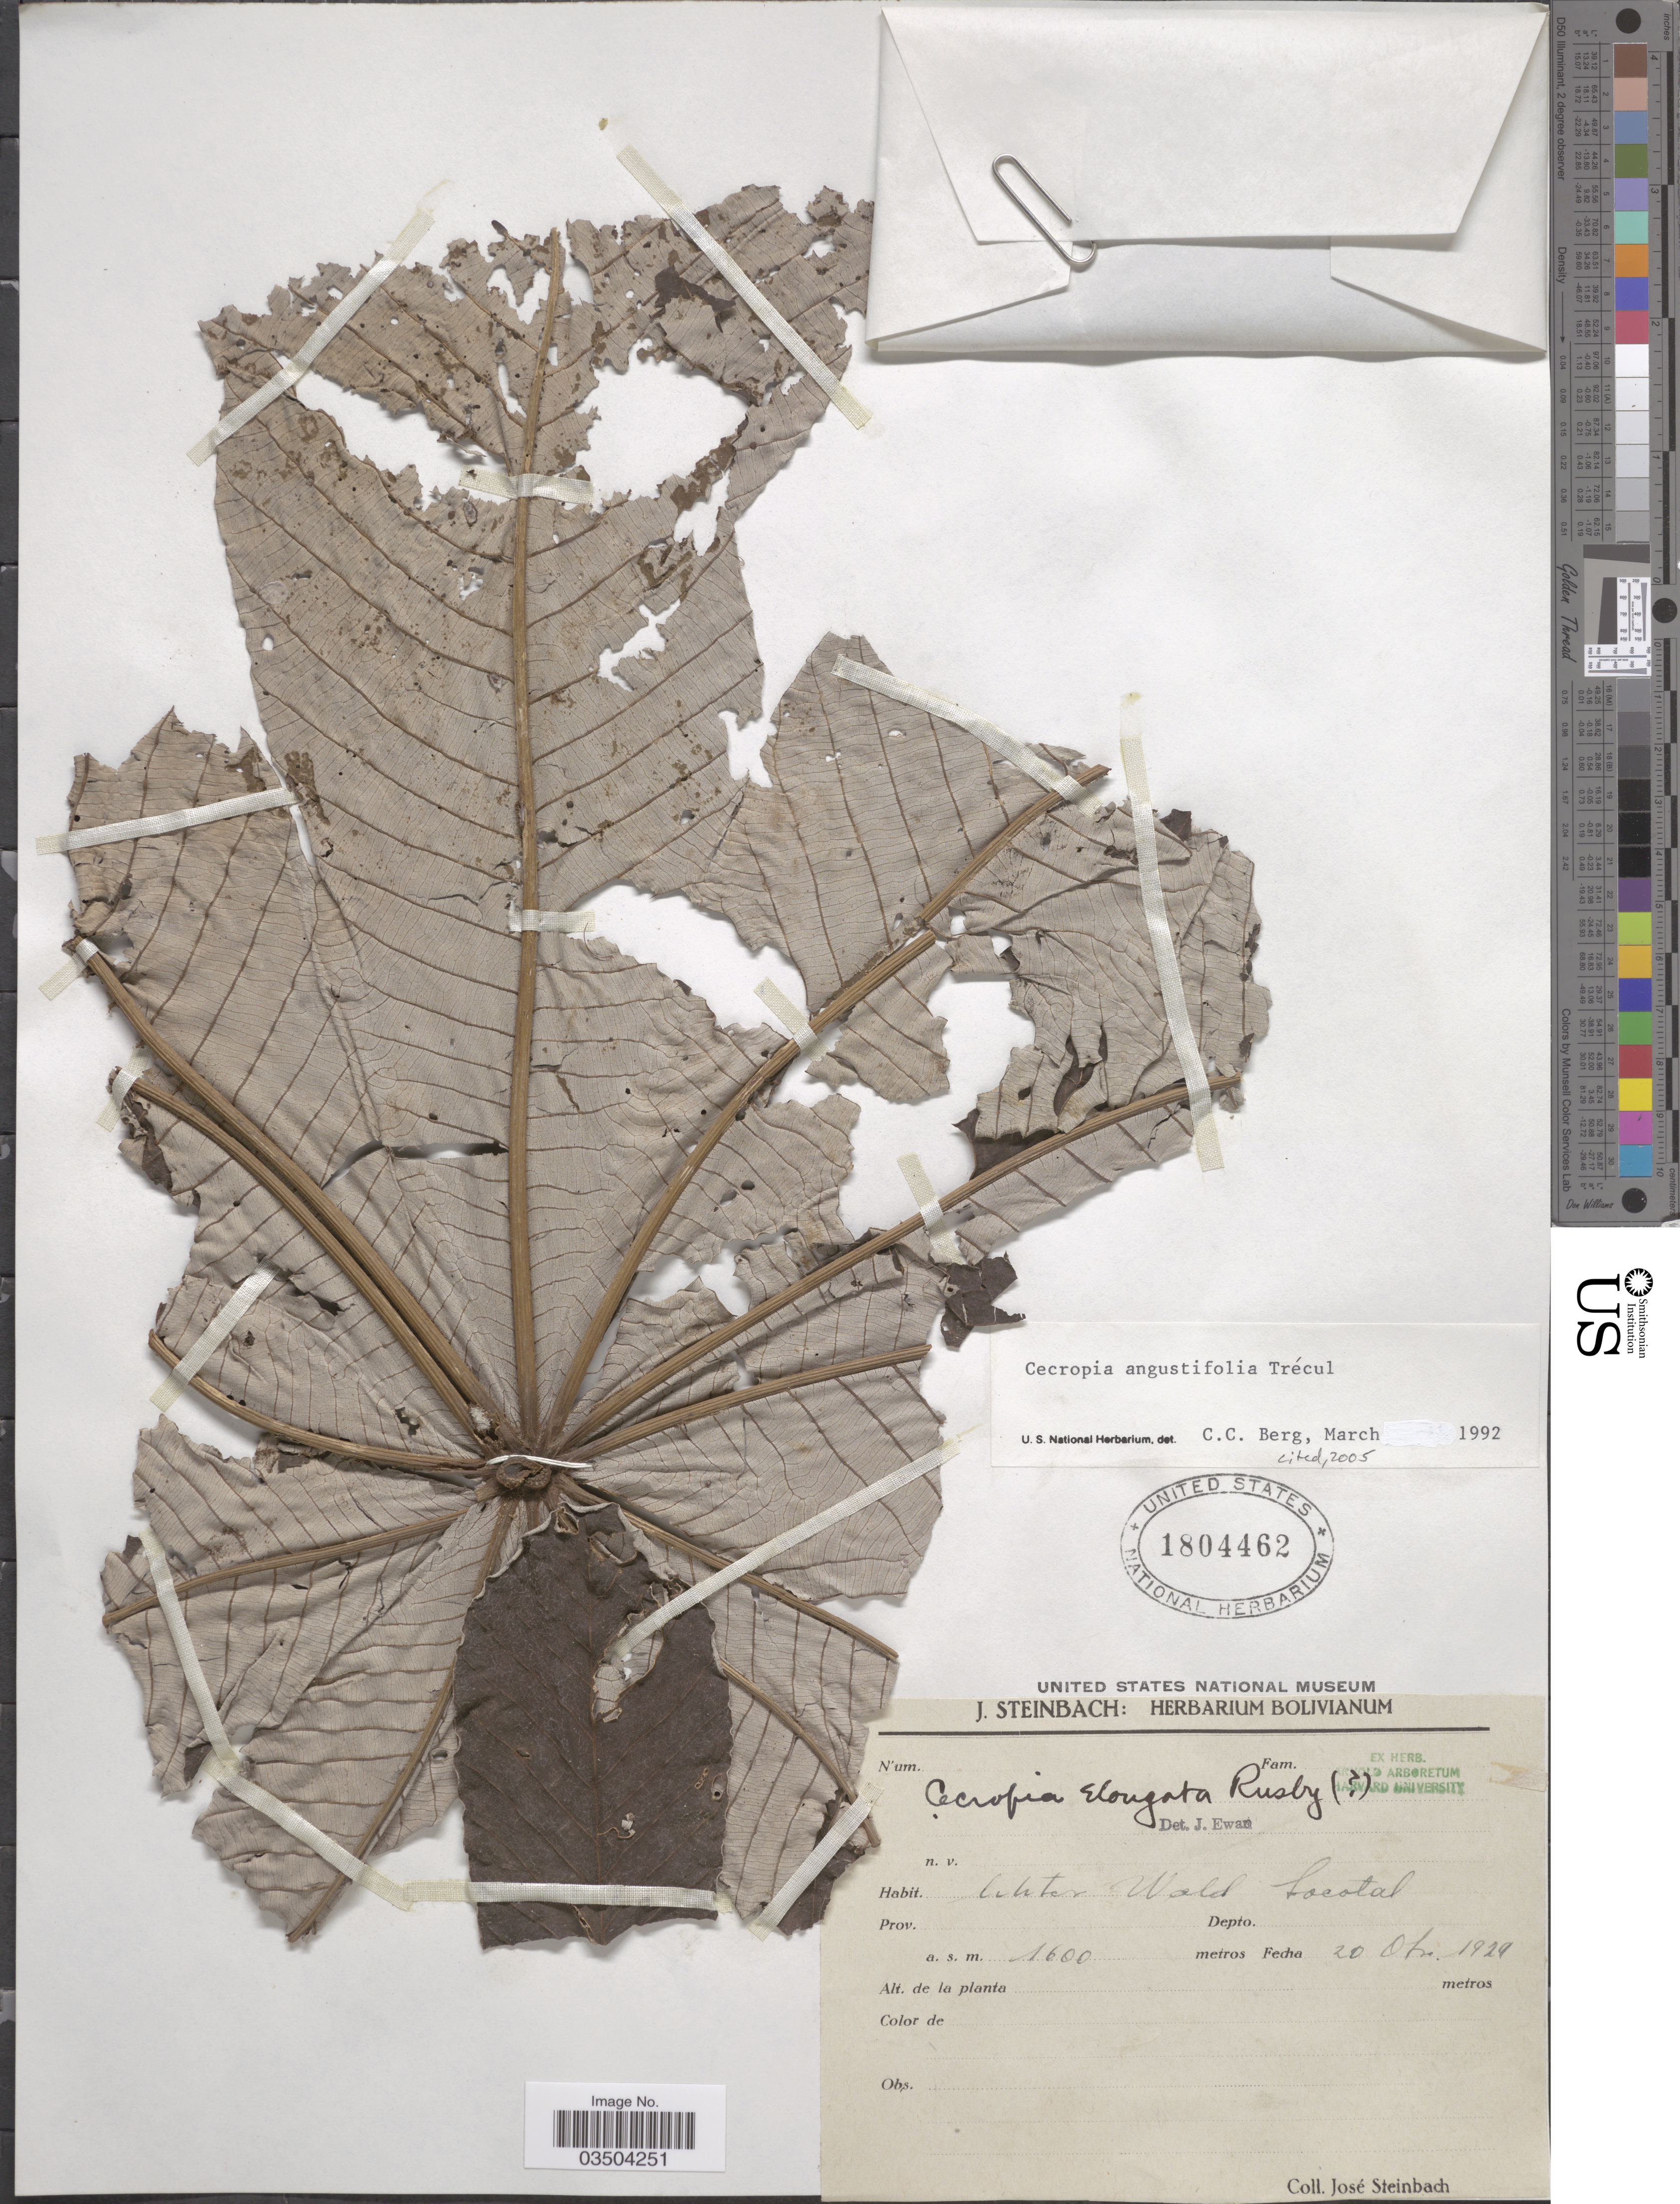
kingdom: Plantae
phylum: Tracheophyta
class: Magnoliopsida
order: Rosales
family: Urticaceae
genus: Cecropia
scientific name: Cecropia angustifolia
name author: Trécul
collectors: J. Steinbach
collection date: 1929-10-20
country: Bolivia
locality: Lihter Wald Lacotal.*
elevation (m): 1600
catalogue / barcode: US 1804462